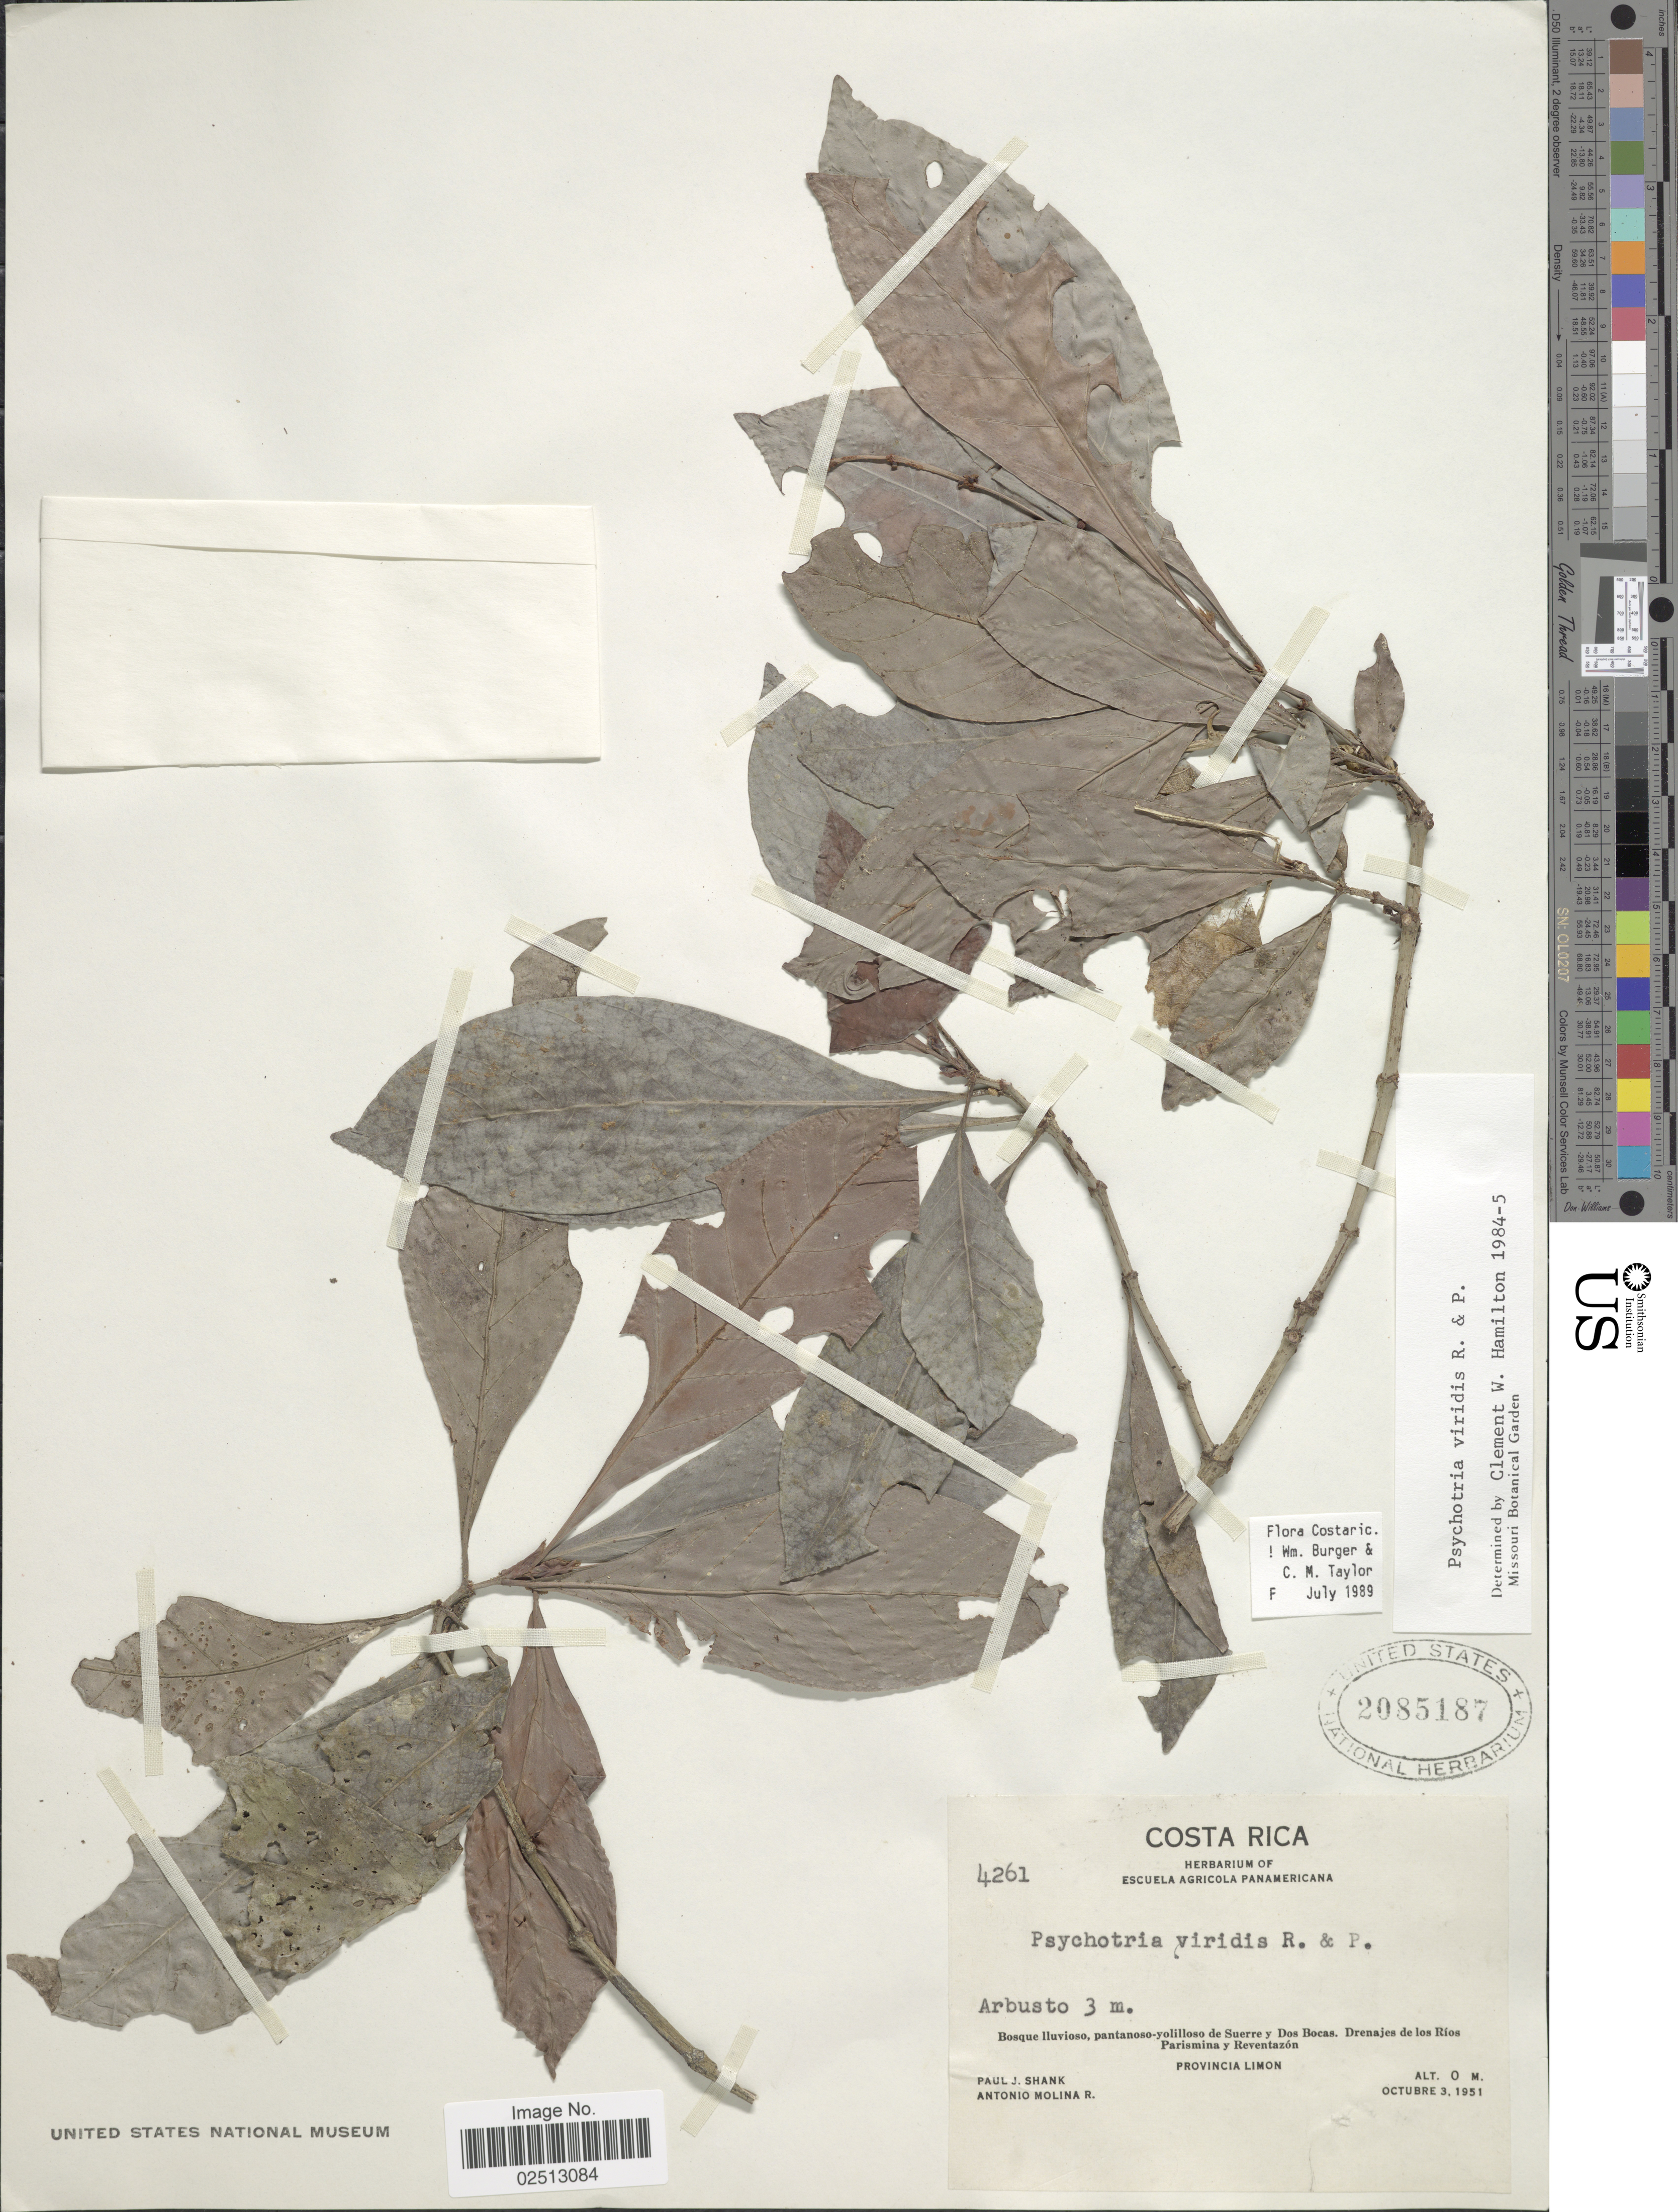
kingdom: Plantae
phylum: Tracheophyta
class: Magnoliopsida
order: Gentianales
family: Rubiaceae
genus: Psychotria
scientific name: Psychotria viridis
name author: Ruiz & Pav.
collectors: P. J. Shank & A. Molina R.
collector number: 4261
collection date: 1951-10-03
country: Costa Rica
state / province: Limón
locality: Bosque lluvioso, pantanoso-yolilloso de Suerre y Dos Bocas. Dremajes de los Rios Parismina y Reventazon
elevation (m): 0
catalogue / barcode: US 2085187